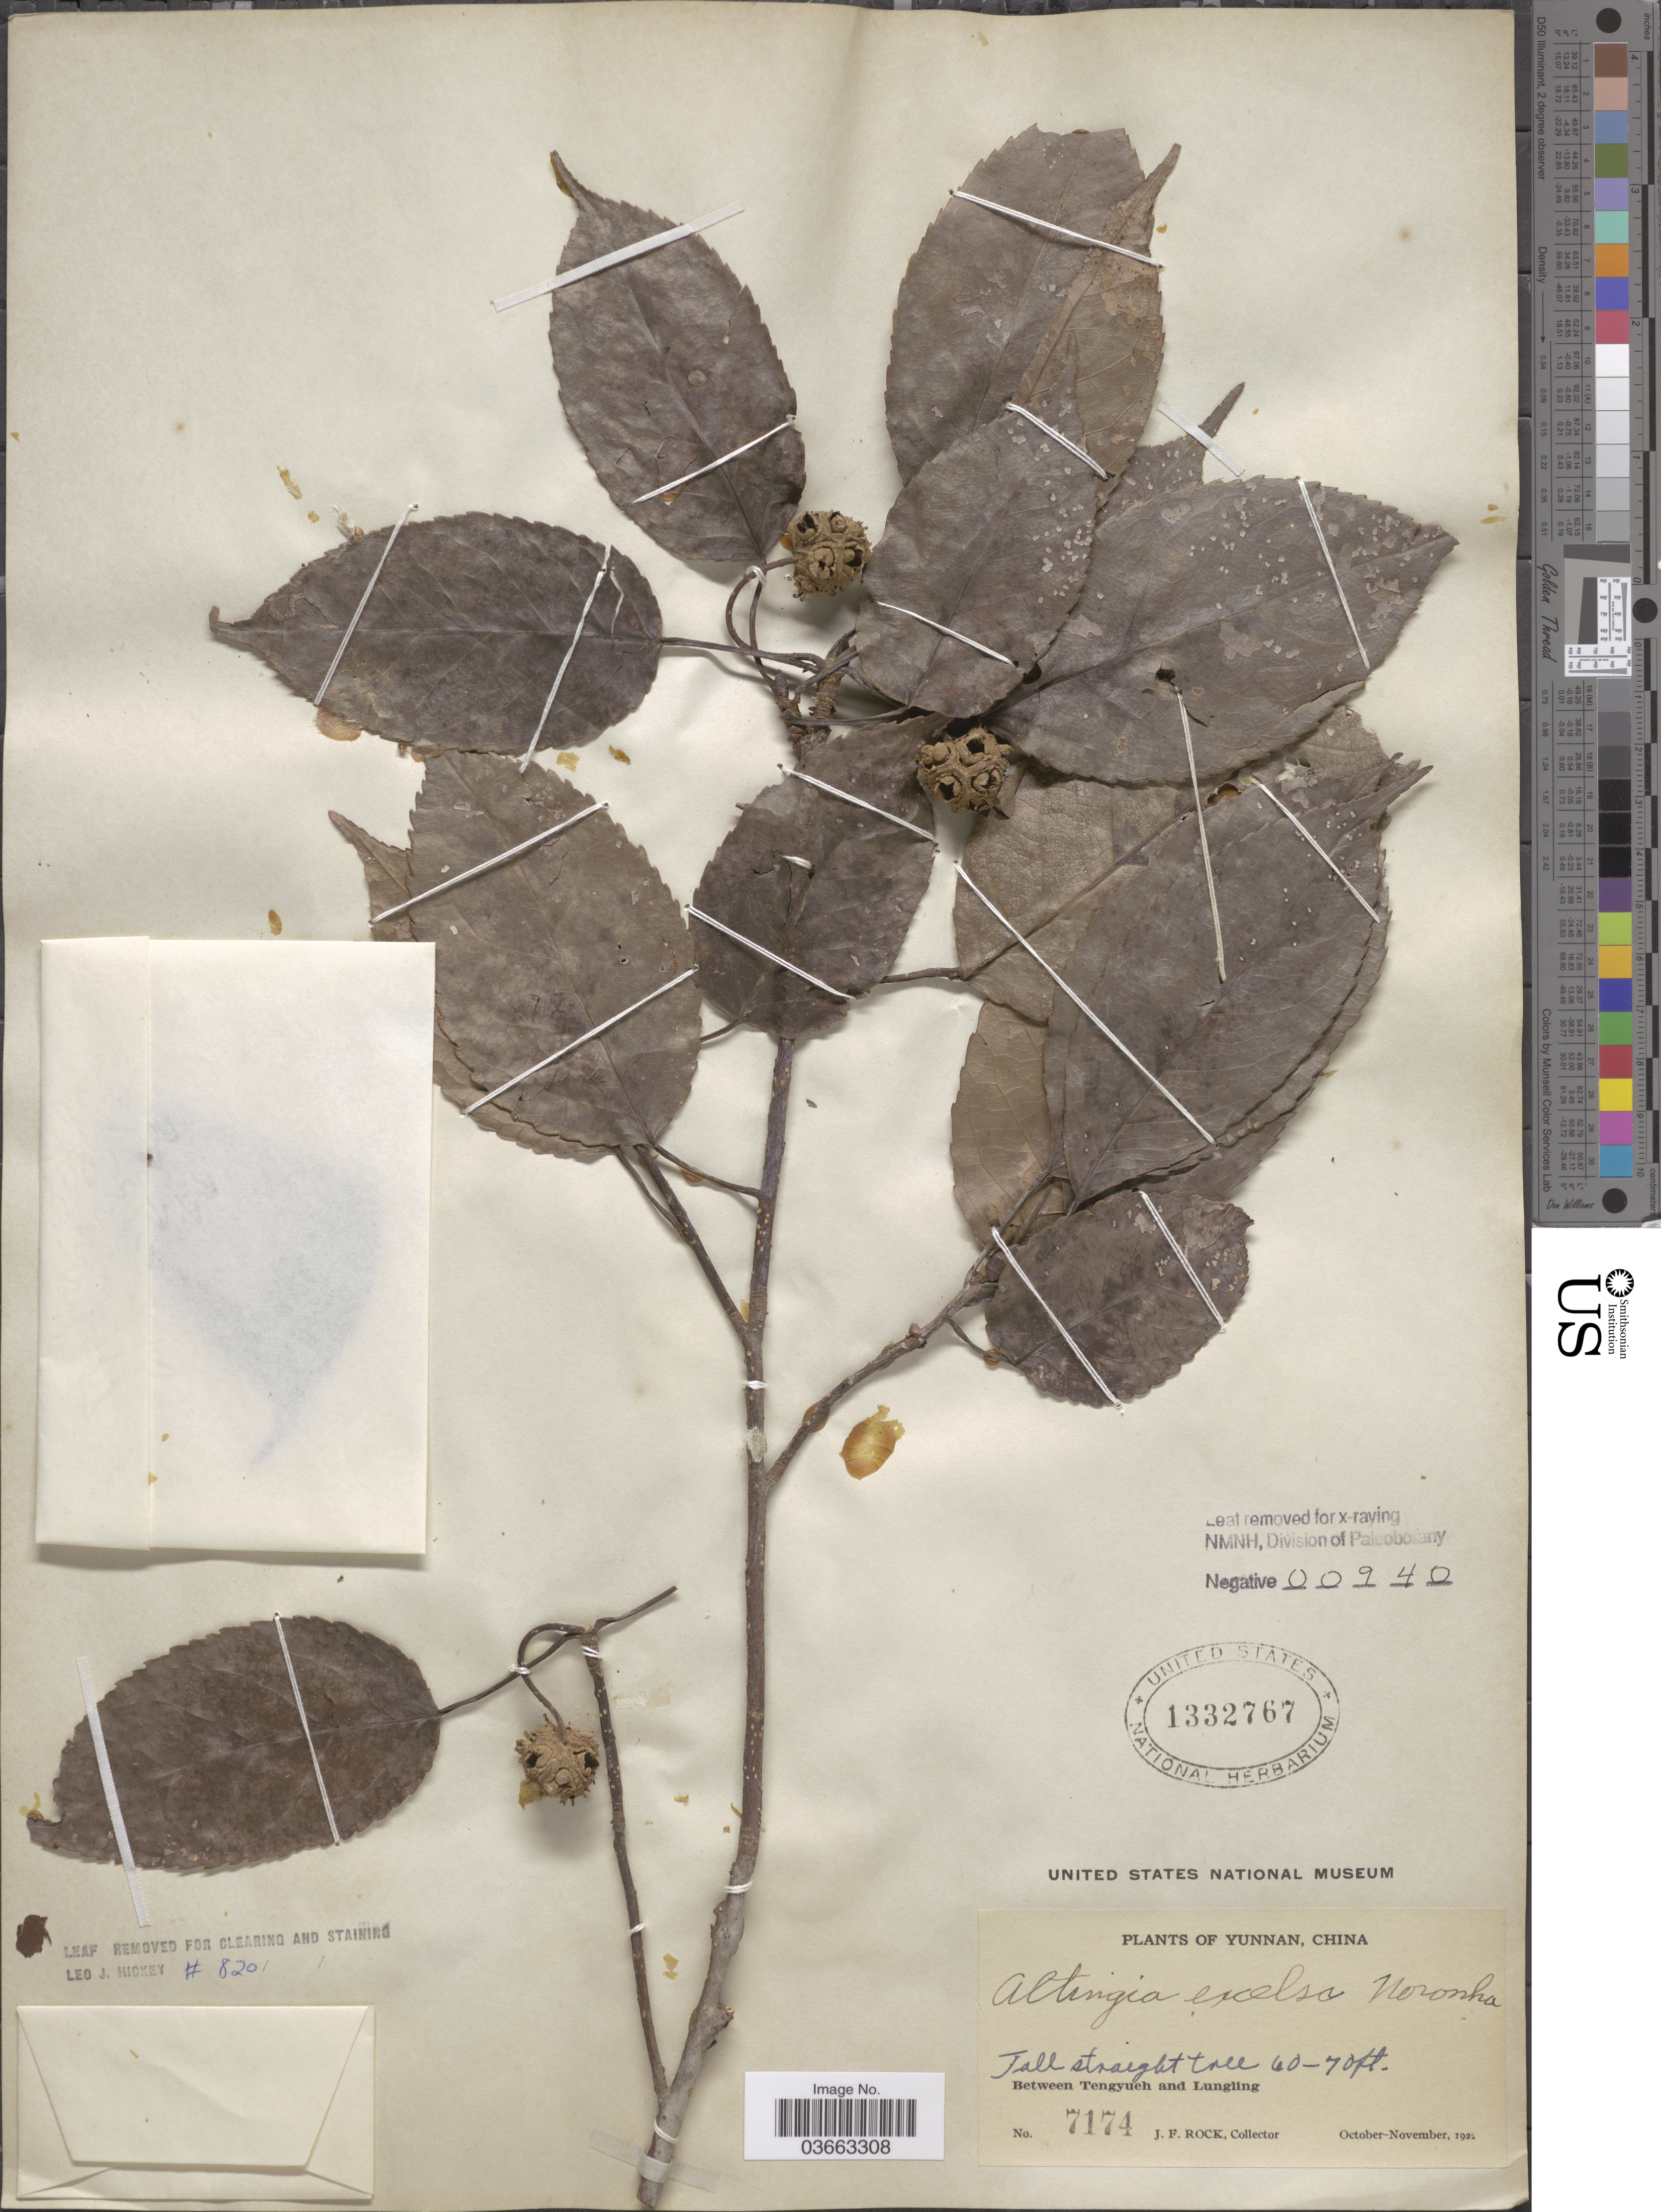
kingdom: Plantae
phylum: Tracheophyta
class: Magnoliopsida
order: Saxifragales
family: Altingiaceae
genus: Liquidambar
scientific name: Liquidambar excelsa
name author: (Noronha) Oken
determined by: Ickert-Bond, Stefanie M., (ALA), University of Alaska Museum of the North (UNITED STATES)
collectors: J. Rock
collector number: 7174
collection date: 1922-10/1922-11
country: China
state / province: Yunnan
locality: Between Tengyueh and Lungling.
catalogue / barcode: US 1332767